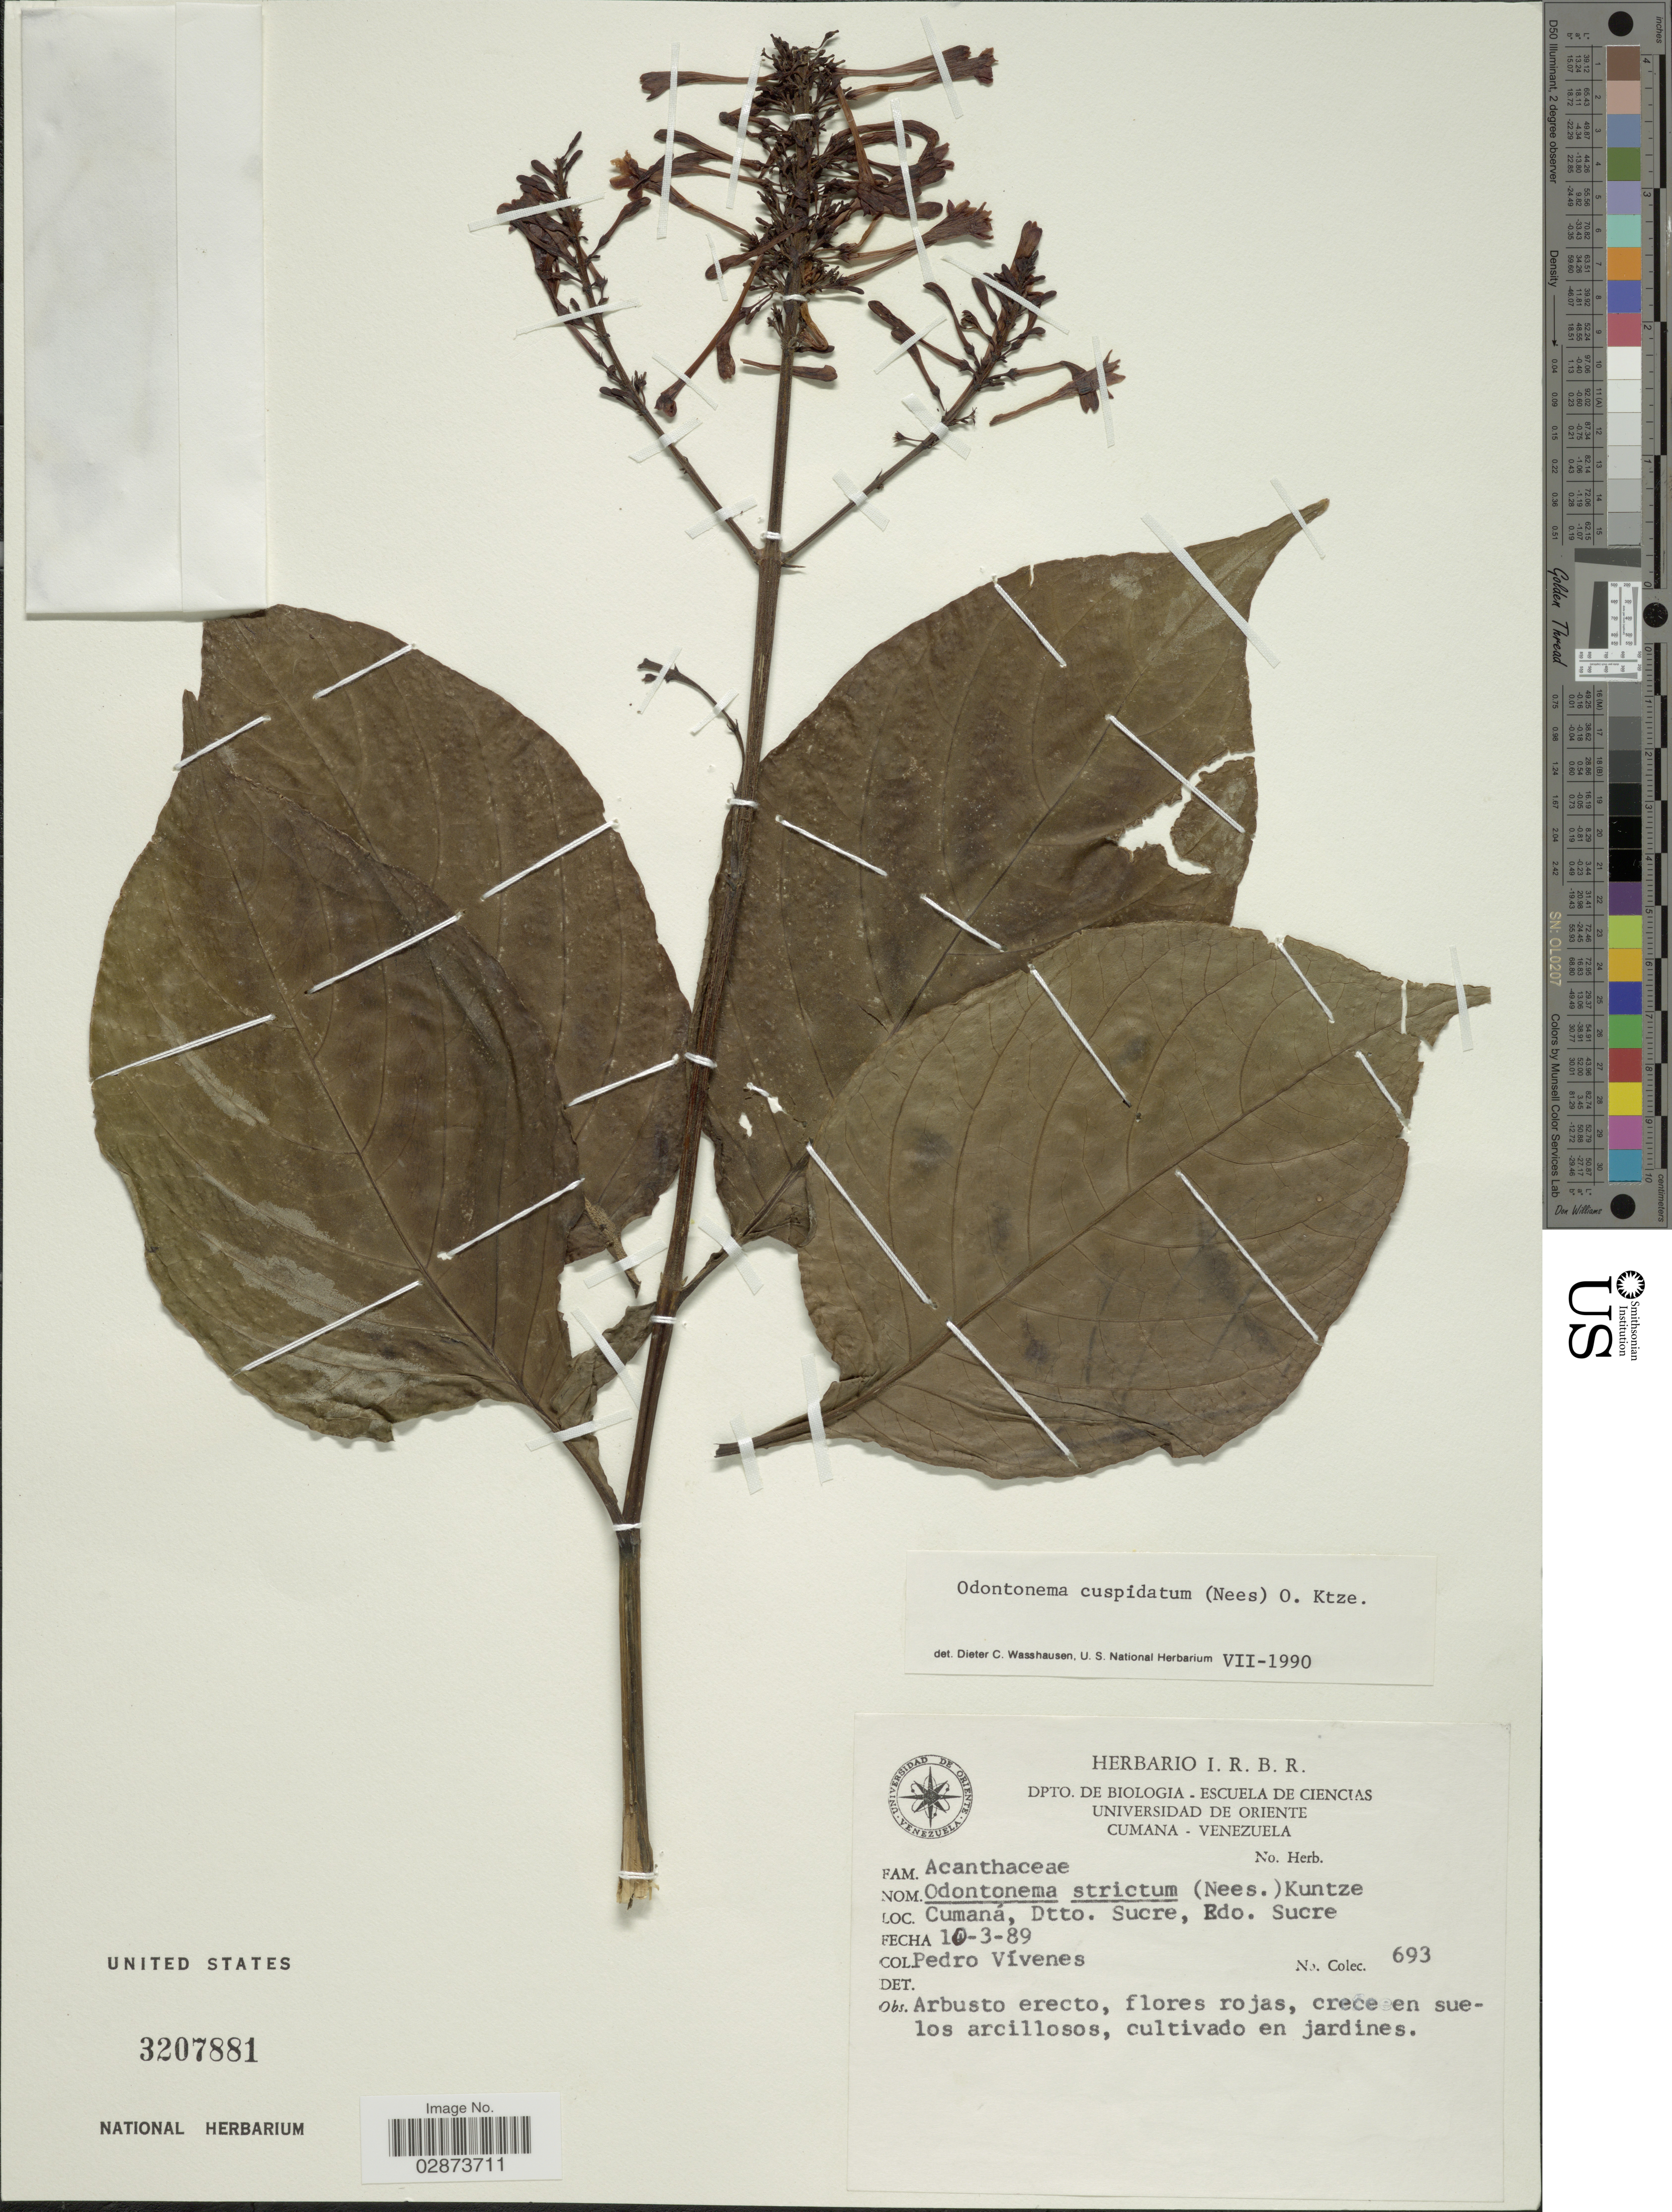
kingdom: Plantae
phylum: Tracheophyta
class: Magnoliopsida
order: Lamiales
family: Acanthaceae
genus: Odontonema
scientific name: Odontonema cuspidatum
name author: (Nees) Kuntze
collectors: P. Vivenes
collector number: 693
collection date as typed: Transcribed d/m/y: 10/3/89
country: Venezuela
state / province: Sucre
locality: Cumaná, Dtto. Sucre, Edo. Sucre.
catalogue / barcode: US 3207881